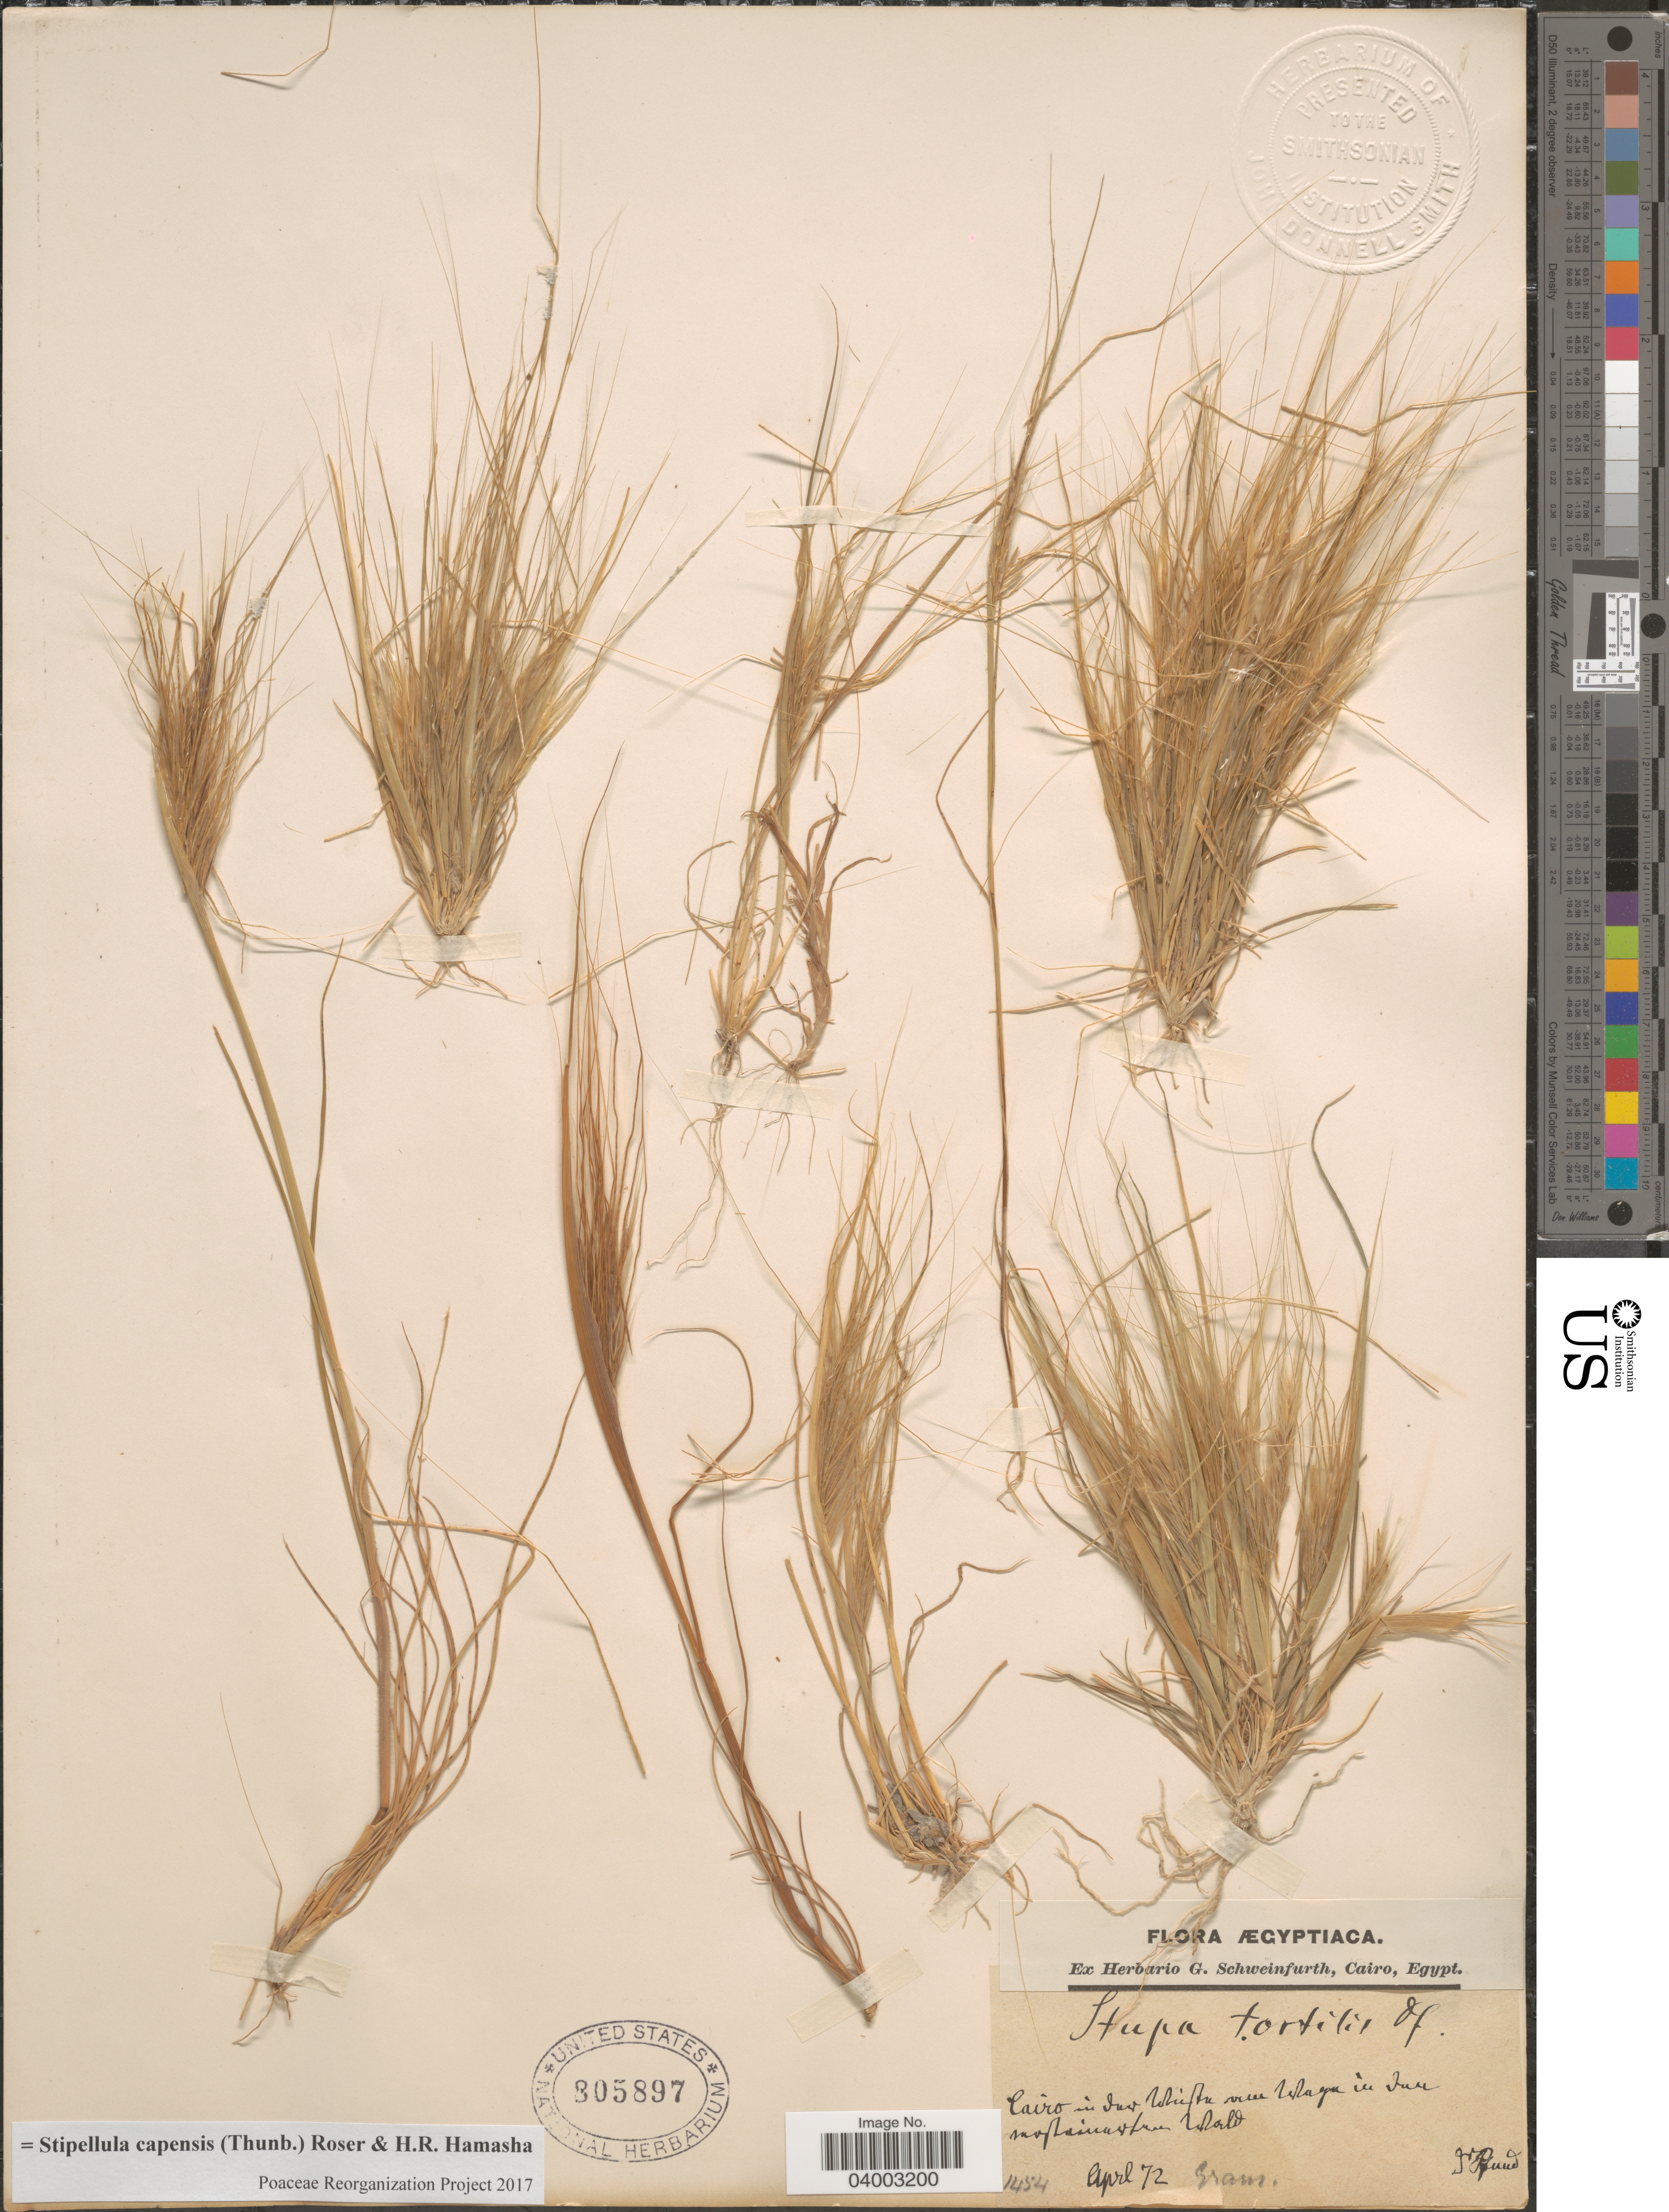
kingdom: Plantae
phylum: Tracheophyta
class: Liliopsida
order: Poales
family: Poaceae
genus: Stipellula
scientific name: Stipellula capensis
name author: (Thunb.) Röser & H. R. Hamasha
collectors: ex herb. G. Schweinfurth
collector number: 1451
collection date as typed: Transcribed d/m/y: /4/72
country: Egypt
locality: Ægyptiaca. Cairo in [illegible text] White near [illegible text] in [illegible text] mountainstream[interpreted] World[interpreted].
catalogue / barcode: US 805897